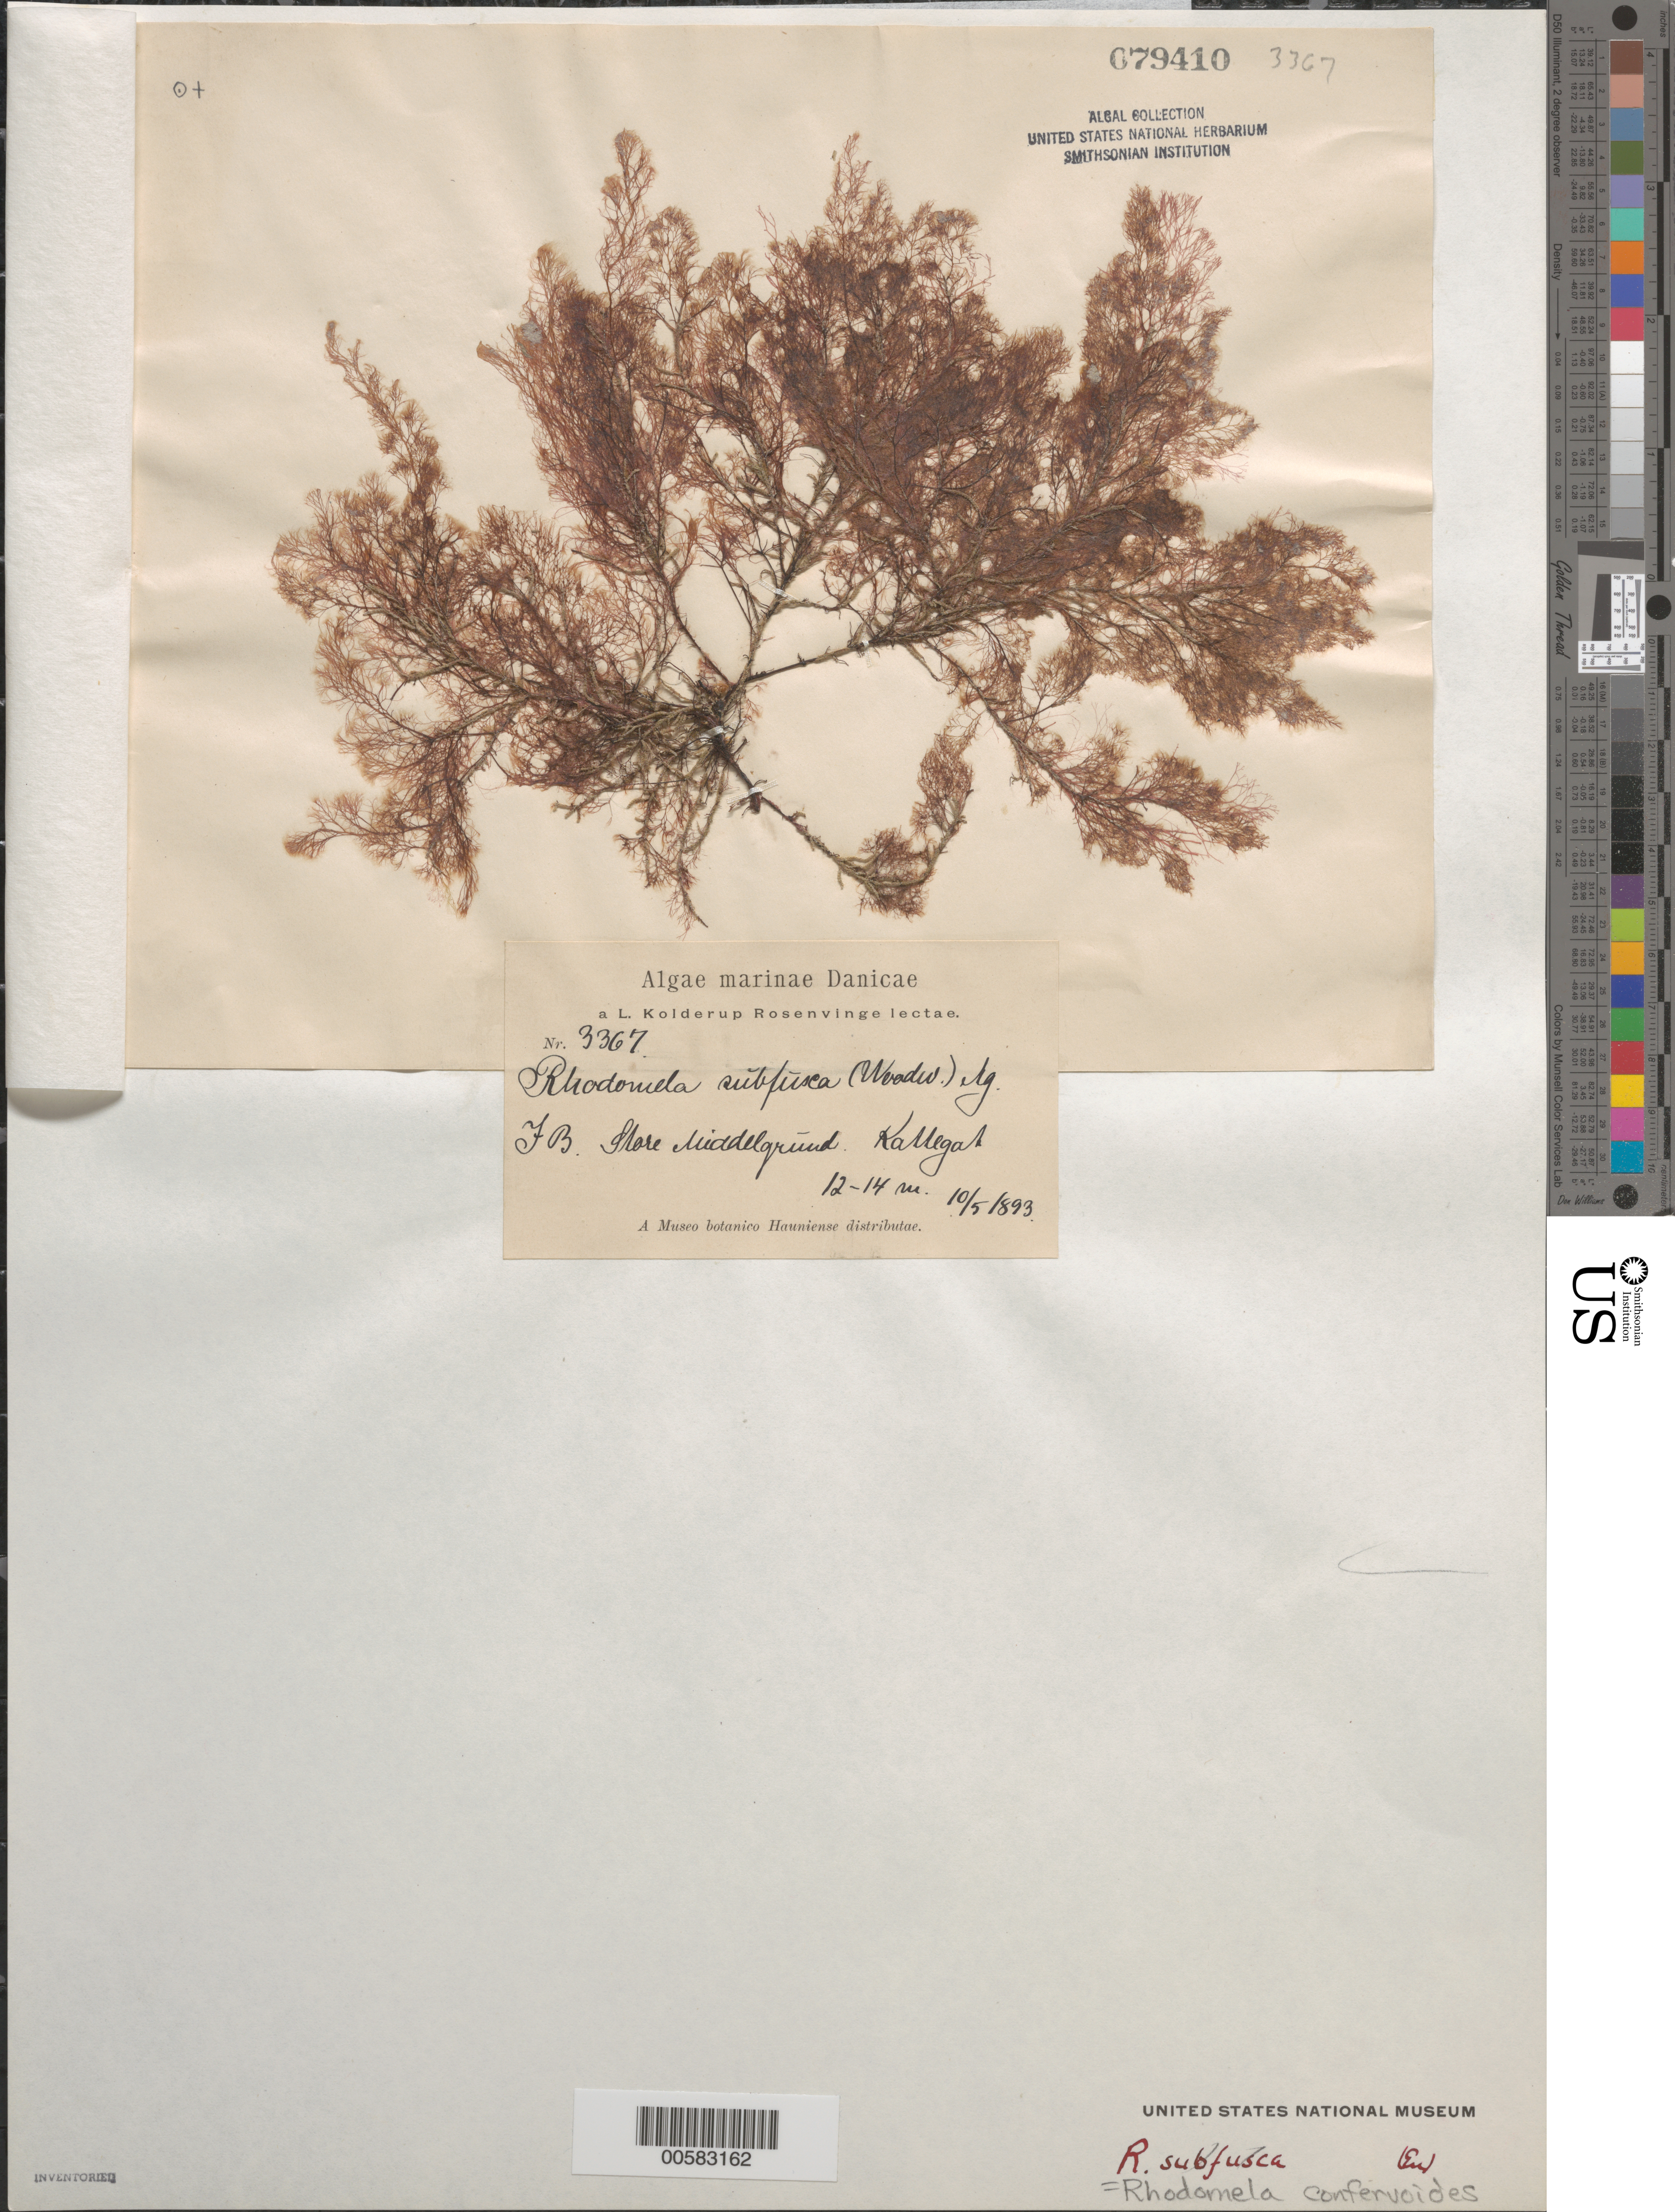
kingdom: Plantae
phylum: Rhodophyta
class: Florideophyceae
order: Ceramiales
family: Rhodomelaceae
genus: Rhodomela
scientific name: Rhodomela confervoides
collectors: L. Rosenvinge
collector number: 3367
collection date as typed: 10 May 1893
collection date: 1893-05-10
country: Denmark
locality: Store Middelgrund, Kattegat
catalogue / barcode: US 79410